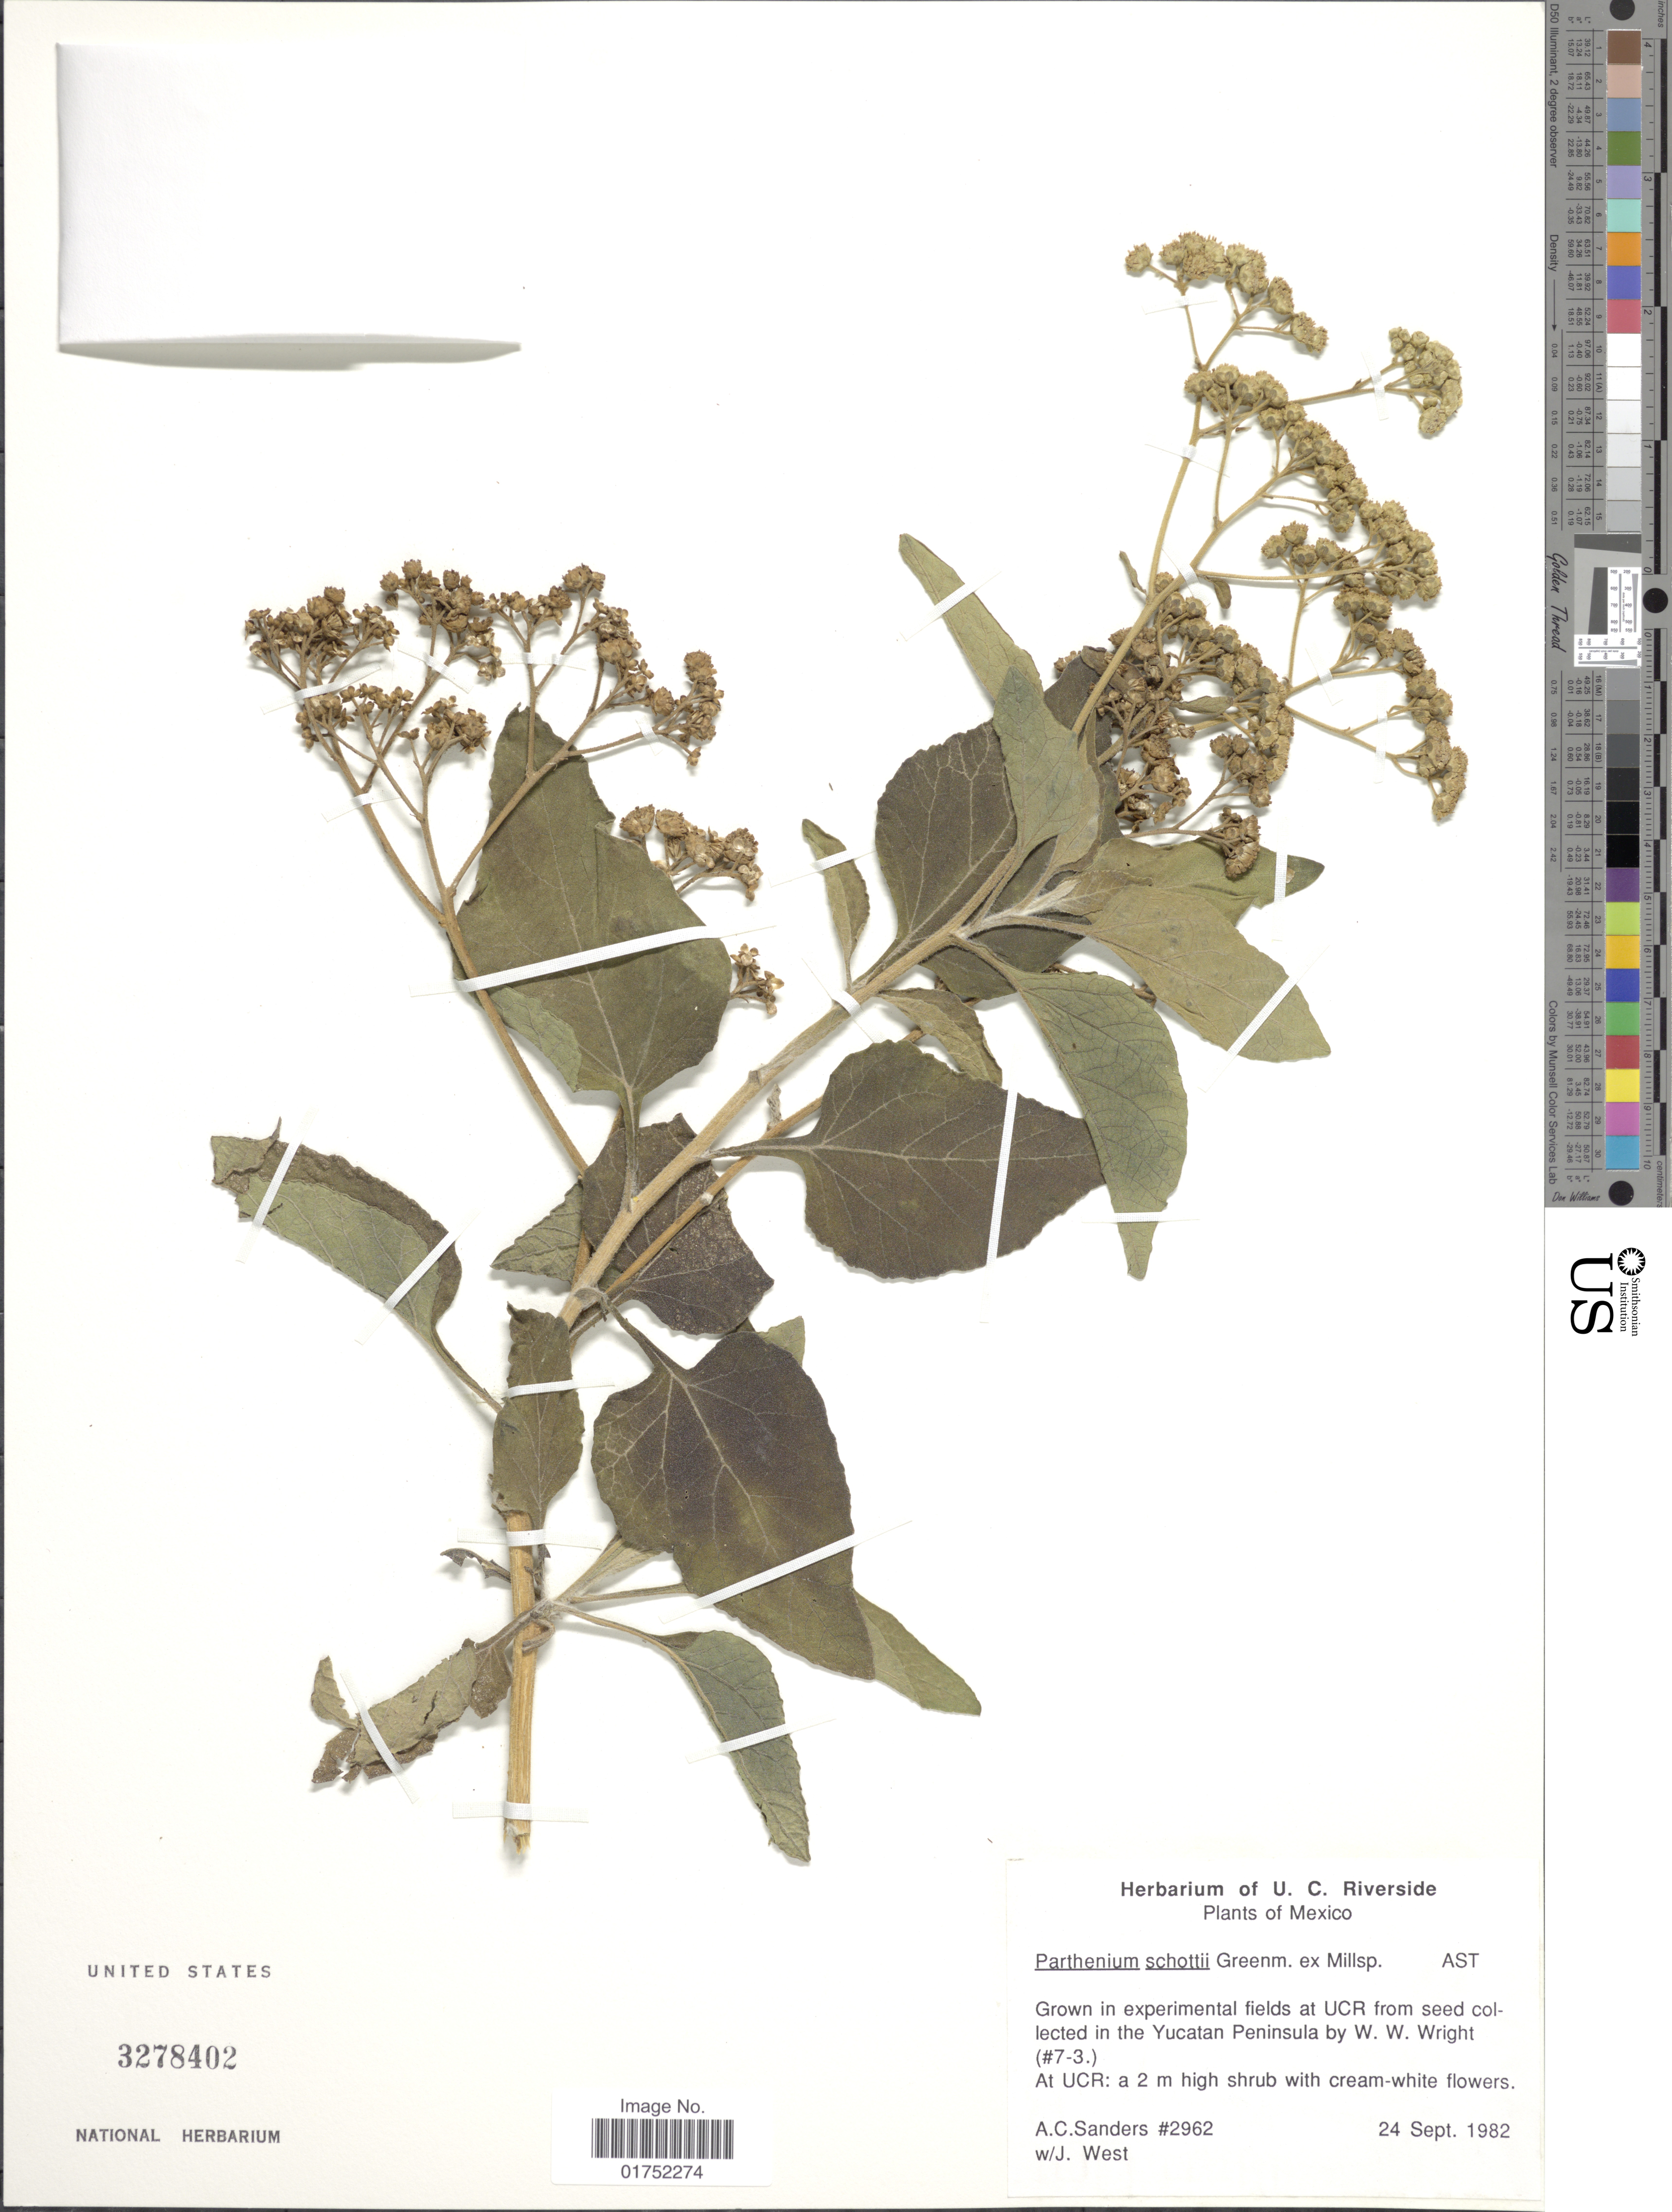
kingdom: Plantae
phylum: Tracheophyta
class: Magnoliopsida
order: Asterales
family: Asteraceae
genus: Parthenium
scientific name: Parthenium schottii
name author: Greenm.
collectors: A. Sanders & J. West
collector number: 2962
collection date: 1982-09-24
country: United States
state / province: California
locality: Experimental fields at UCR from seed collected in the Yucatan Peninsula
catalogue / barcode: US 3278402